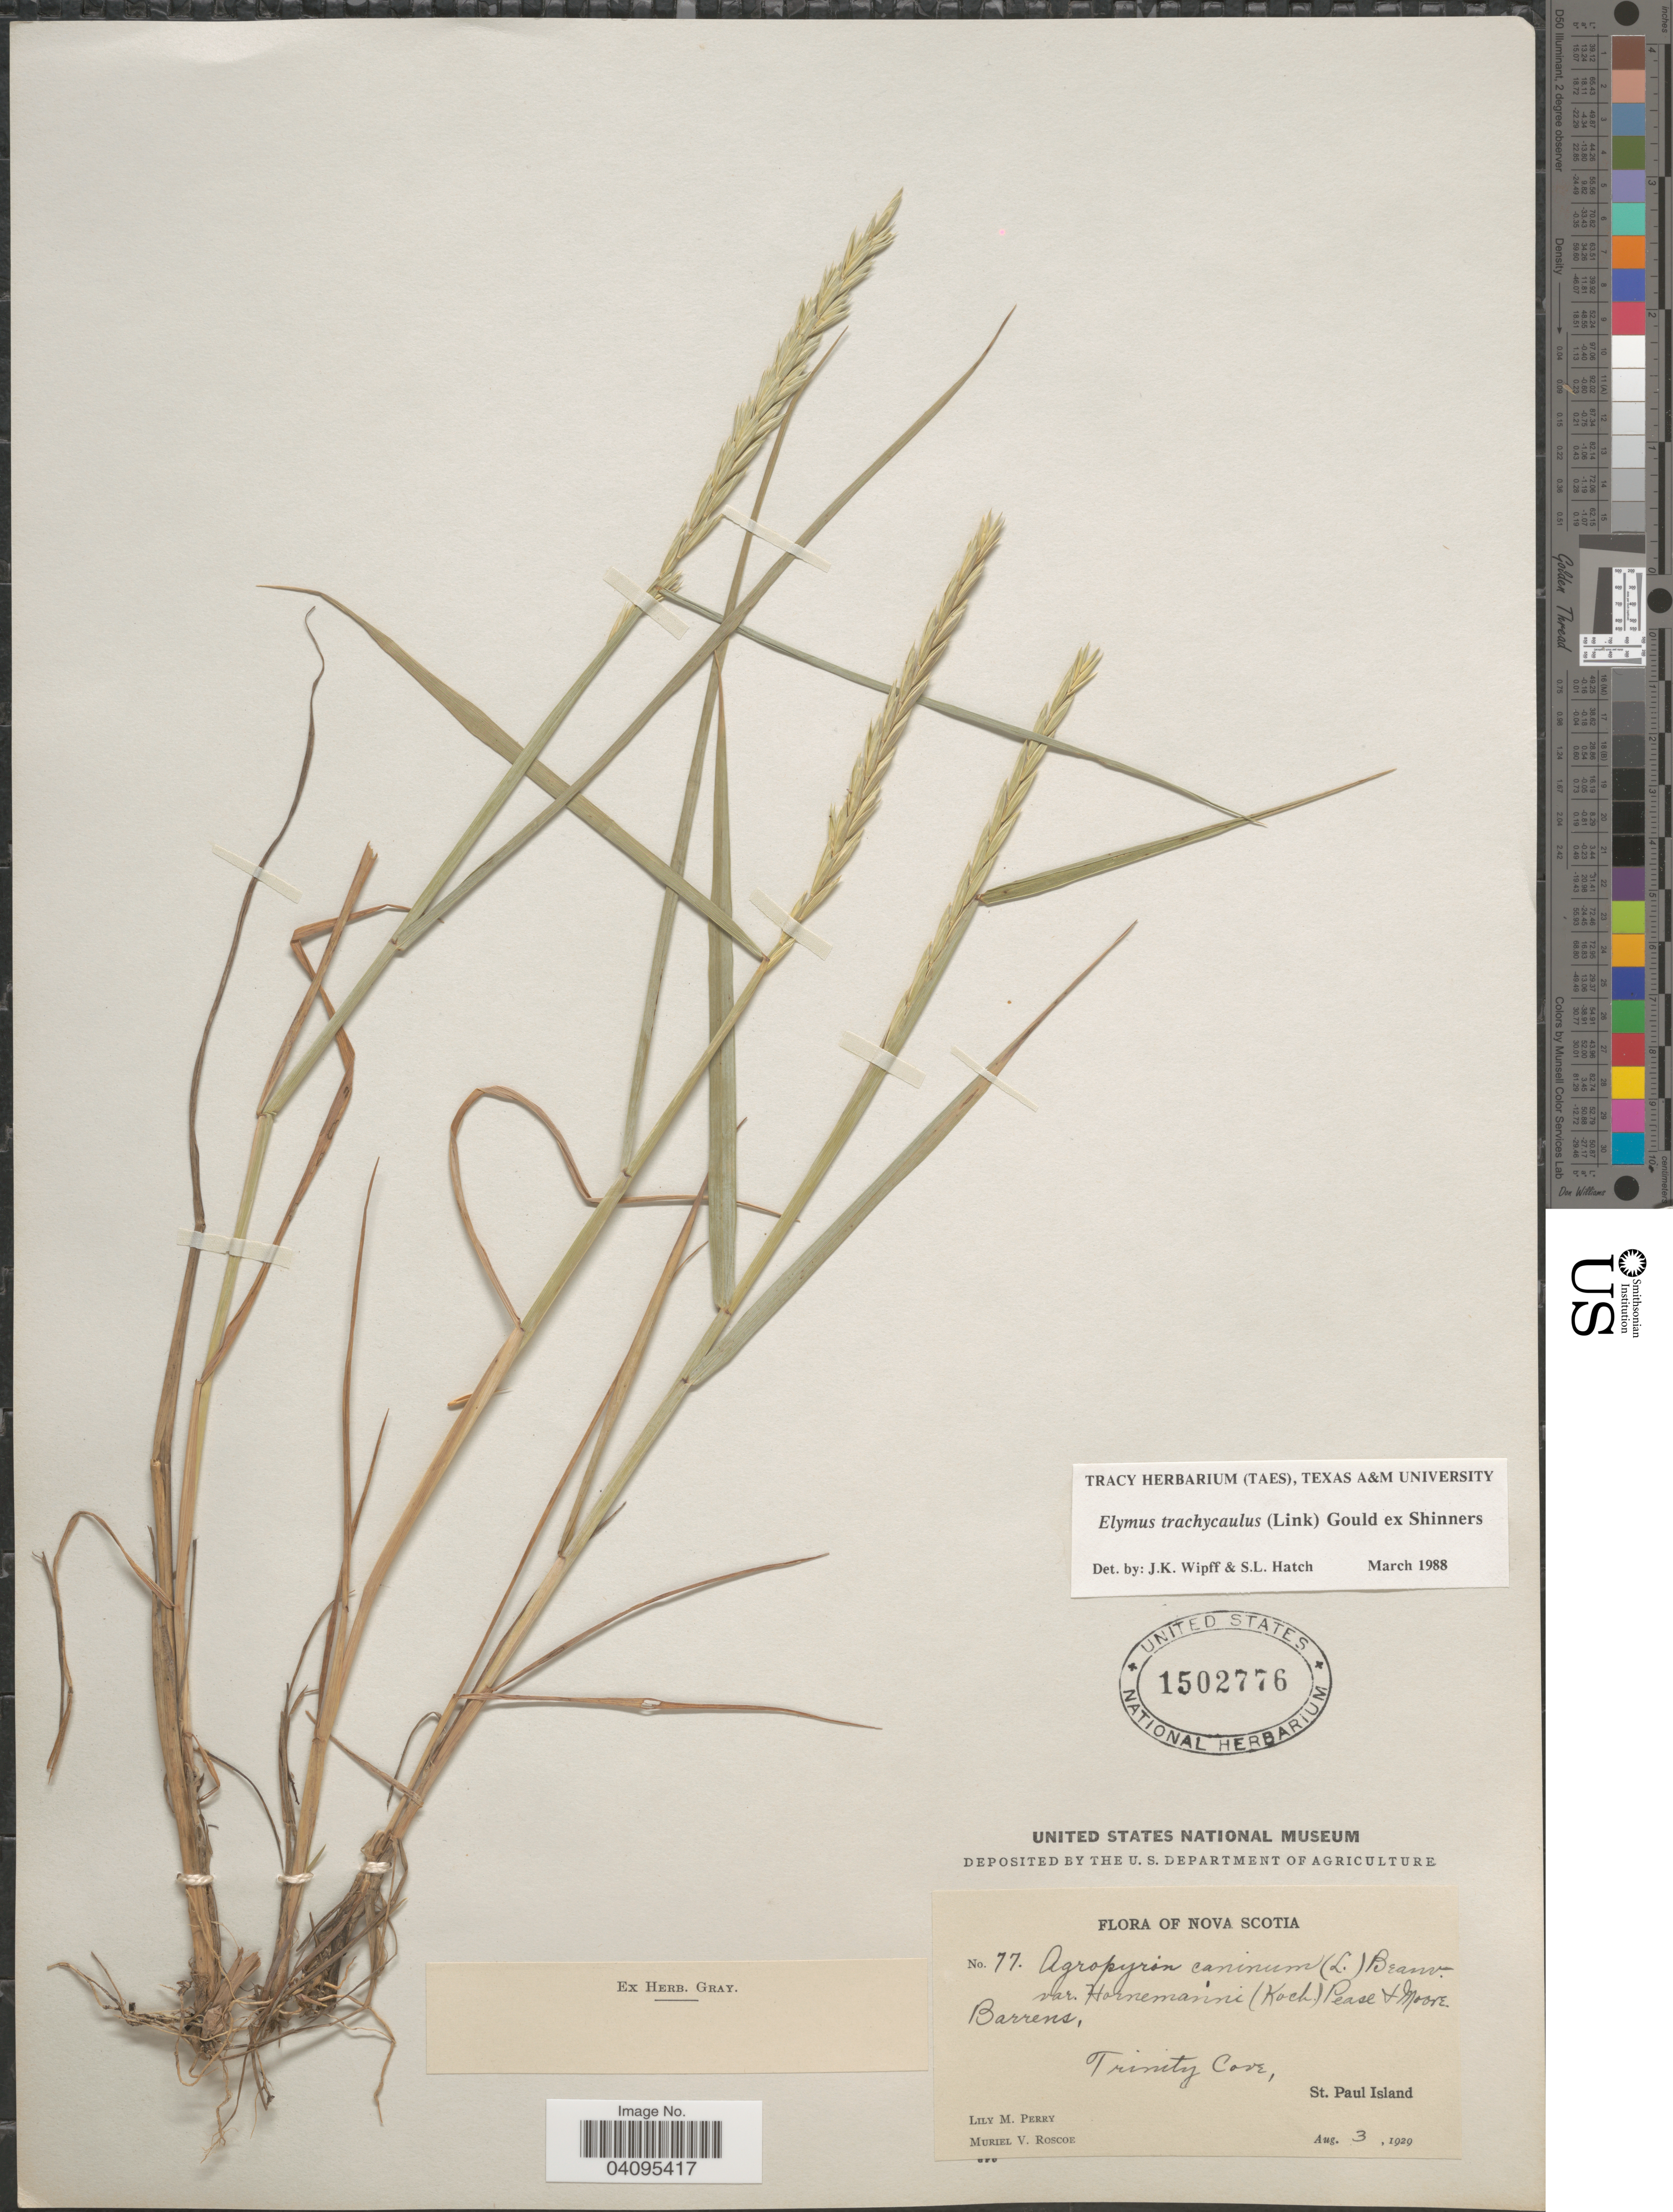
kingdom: Plantae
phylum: Tracheophyta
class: Liliopsida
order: Poales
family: Poaceae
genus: Elymus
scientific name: Elymus trachycaulus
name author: (Link) Gould ex Shinners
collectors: L. M. Perry & M. Roscoe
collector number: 77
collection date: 1929-08-03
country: Canada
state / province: Nova Scotia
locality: Barrens, Trinity Cove, St. Paul Island.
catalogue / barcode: US 1502776